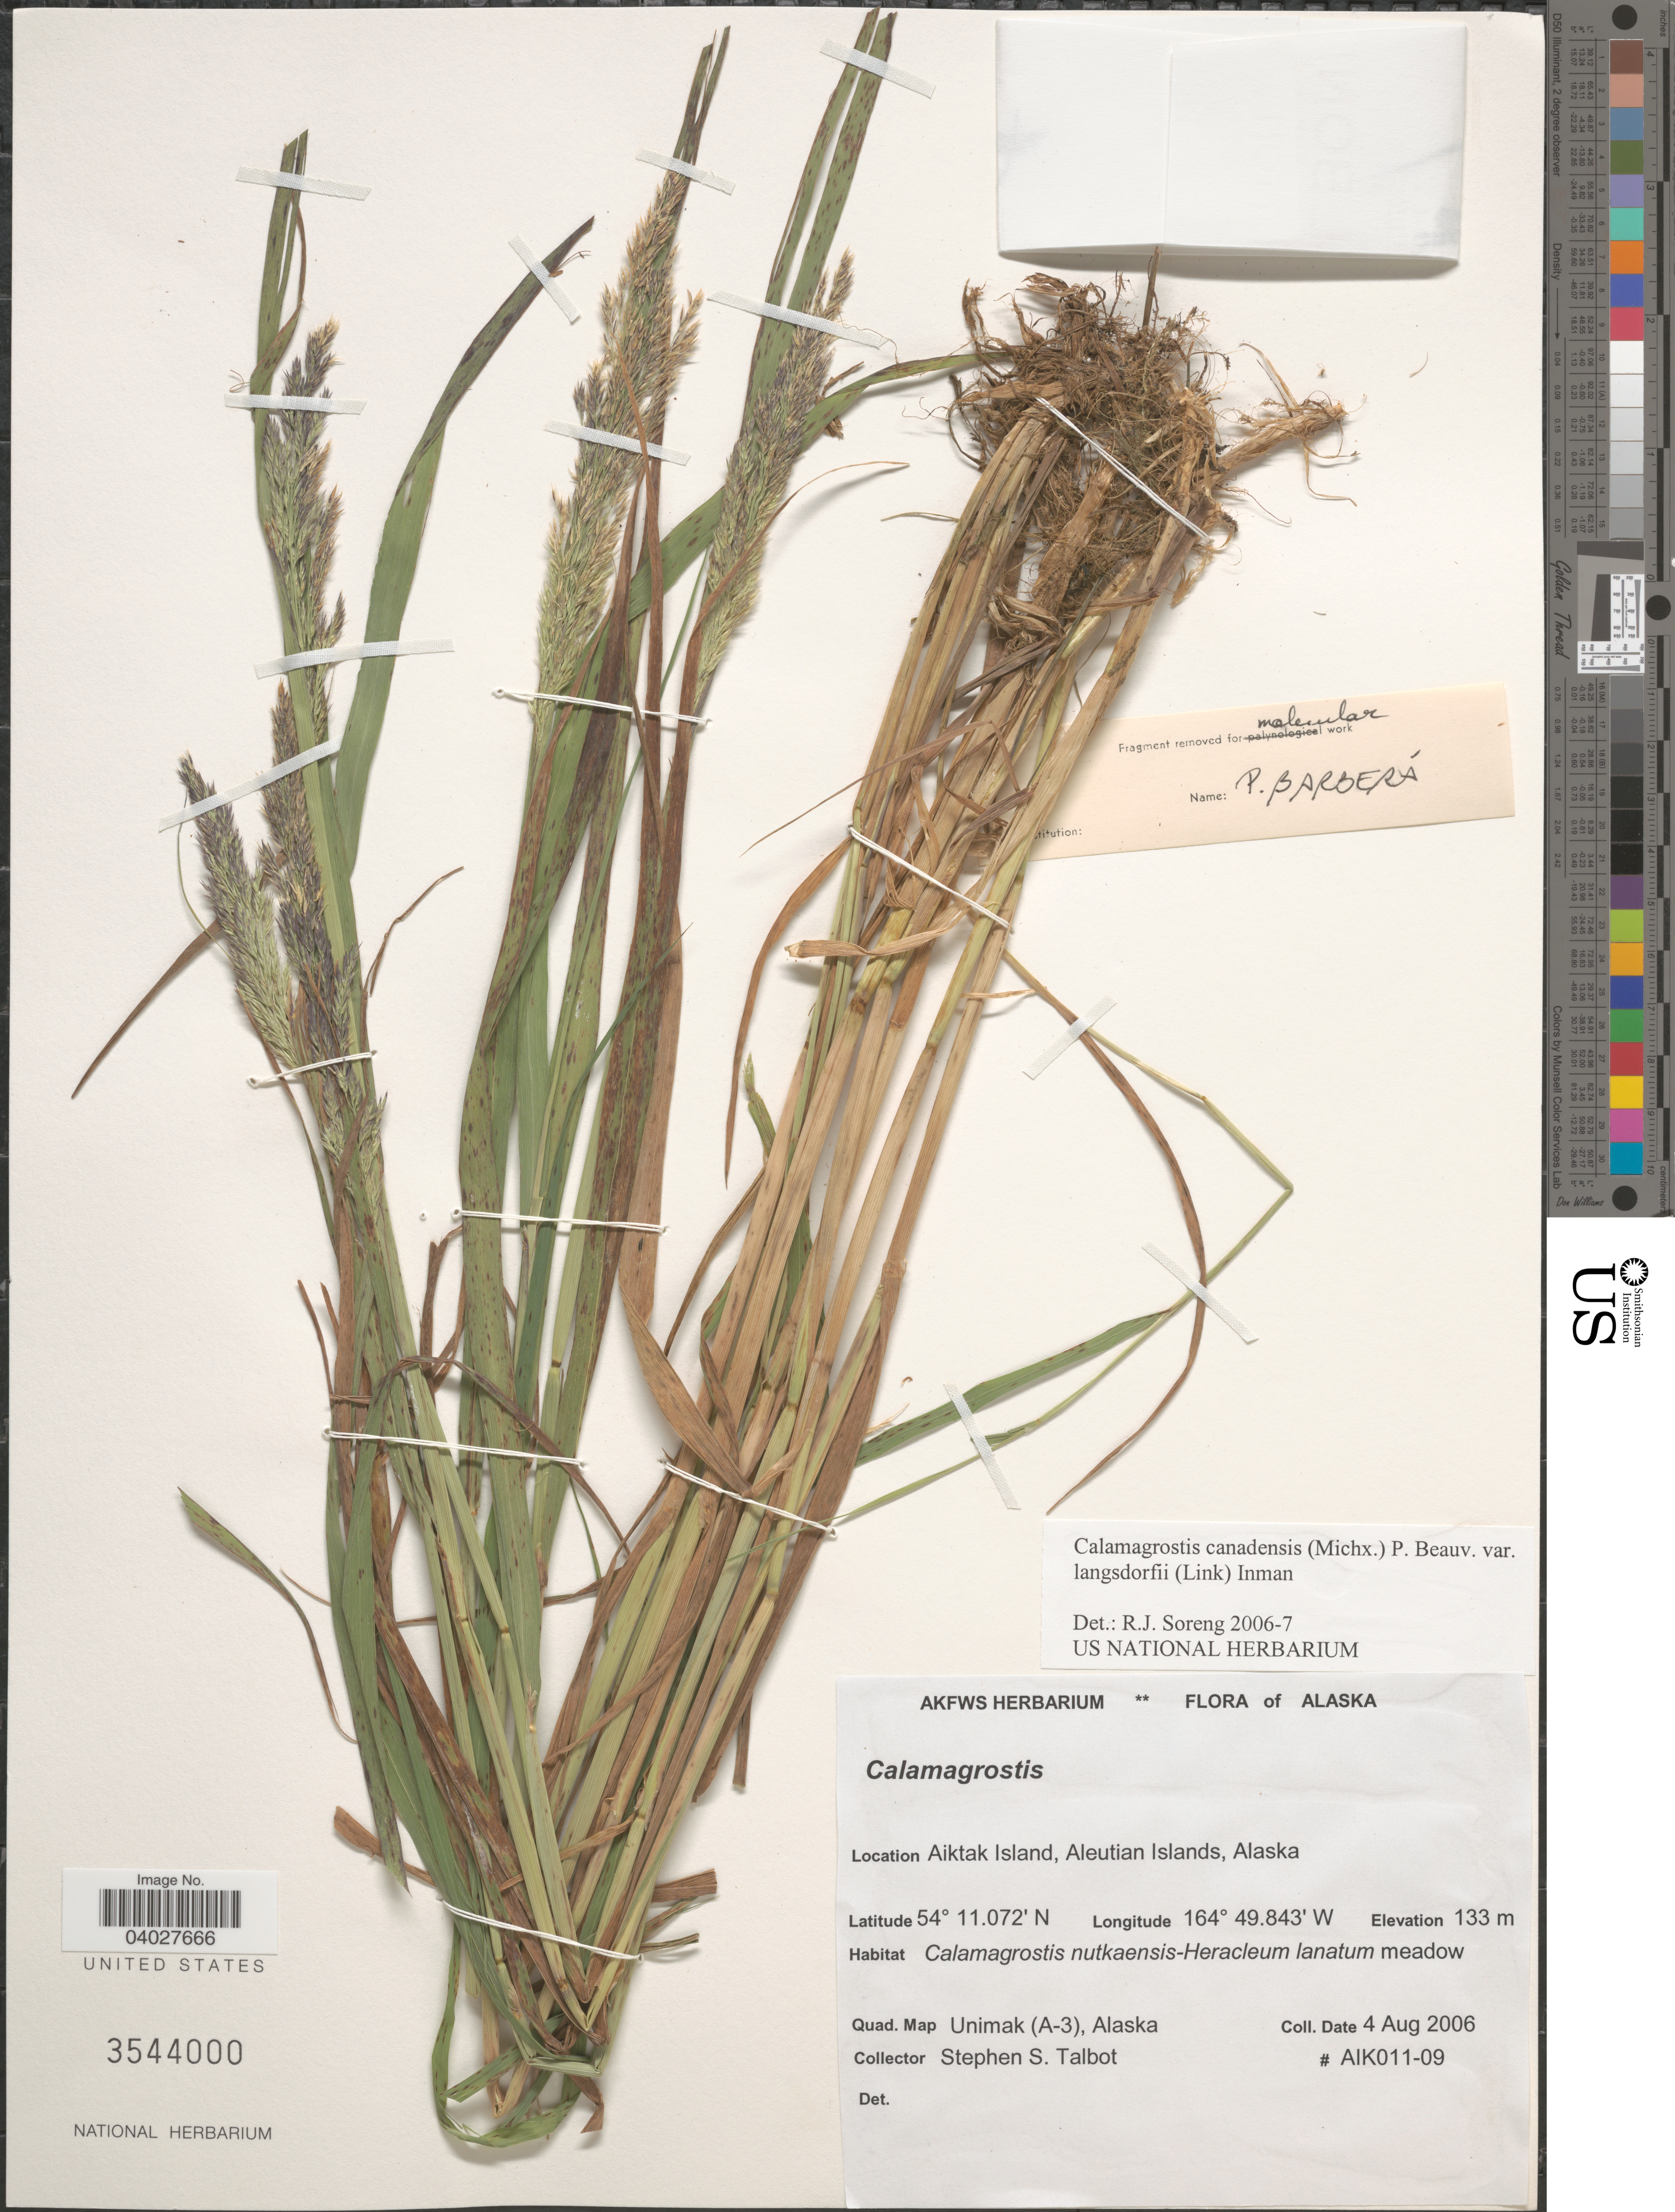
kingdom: Plantae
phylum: Tracheophyta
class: Liliopsida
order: Poales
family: Poaceae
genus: Calamagrostis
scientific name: Calamagrostis canadensis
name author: (Michx.) P. Beauv.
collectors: S. S. Talbot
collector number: AIK011-09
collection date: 2006-08-04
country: United States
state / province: Alaska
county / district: Aleutian Islands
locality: Aiktak Island, Quad Map Unimak (A-3).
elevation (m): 133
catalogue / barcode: US 3544000